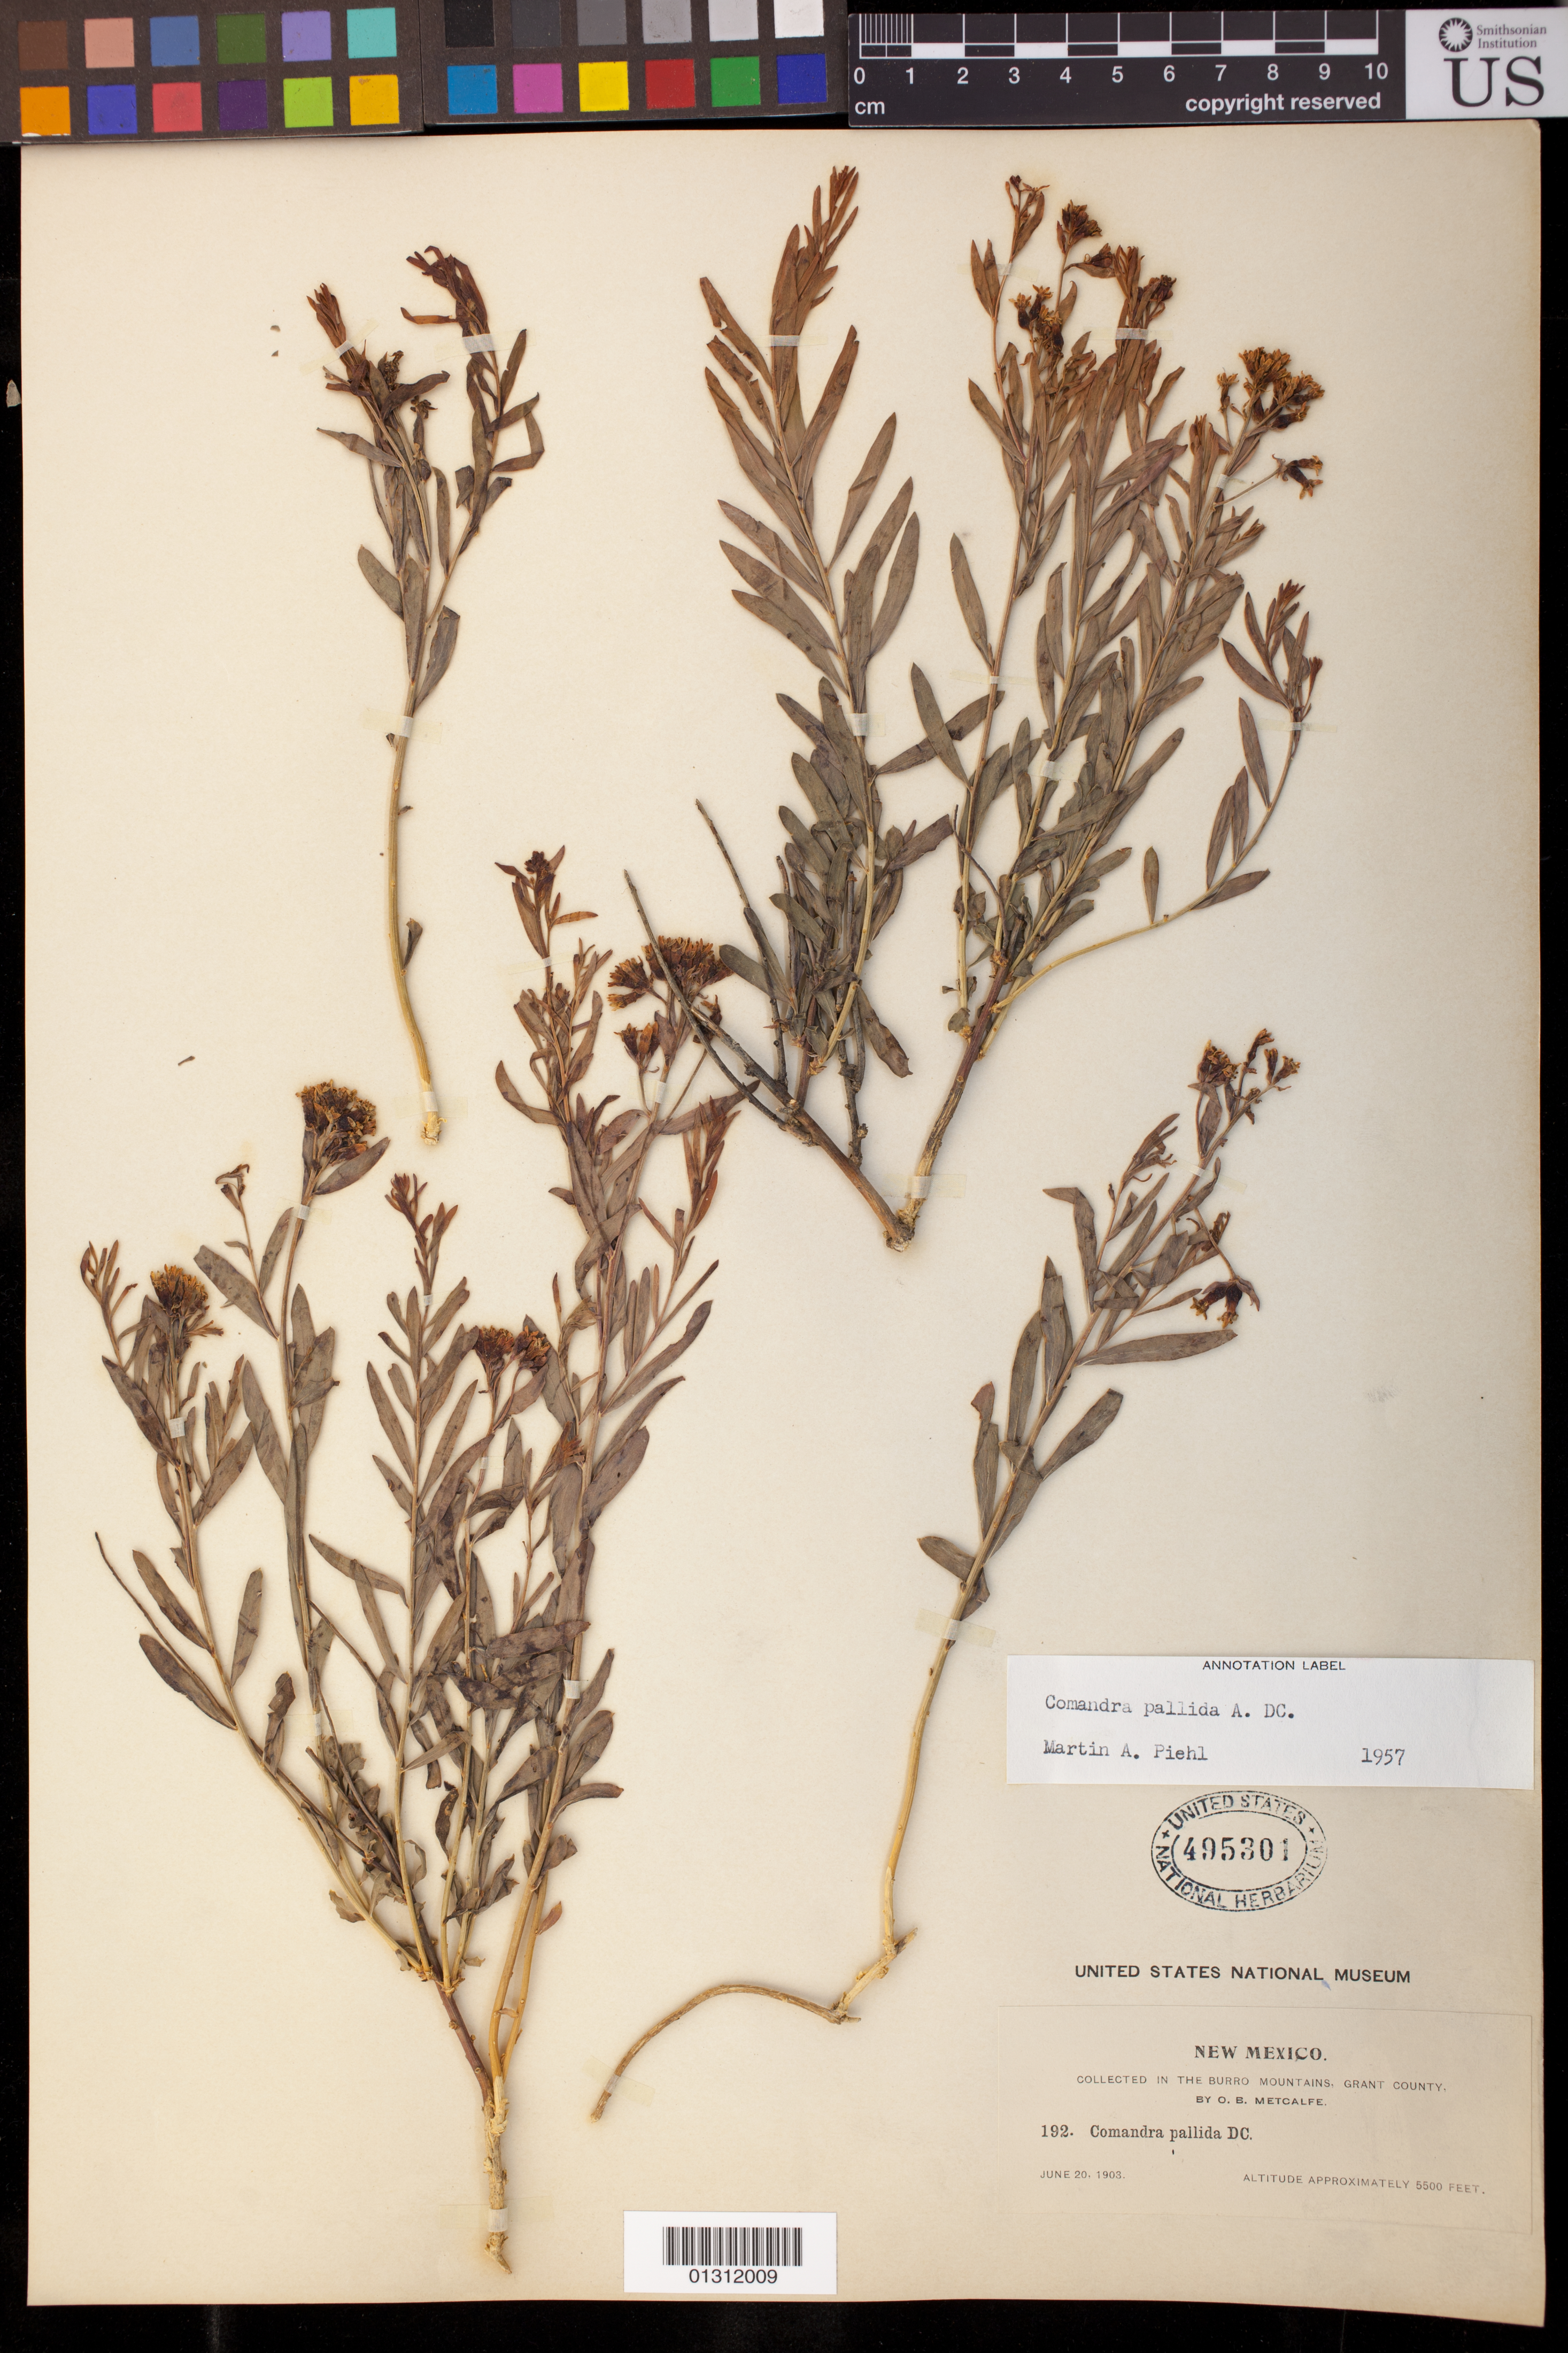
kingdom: Plantae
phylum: Tracheophyta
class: Magnoliopsida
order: Santalales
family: Comandraceae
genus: Comandra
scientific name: Comandra pallida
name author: A. DC.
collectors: O. B. Metcalfe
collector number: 192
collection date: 1903-06-20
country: United States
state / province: New Mexico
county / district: Grant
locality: Burro Mountains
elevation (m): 1676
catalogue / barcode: US 495301